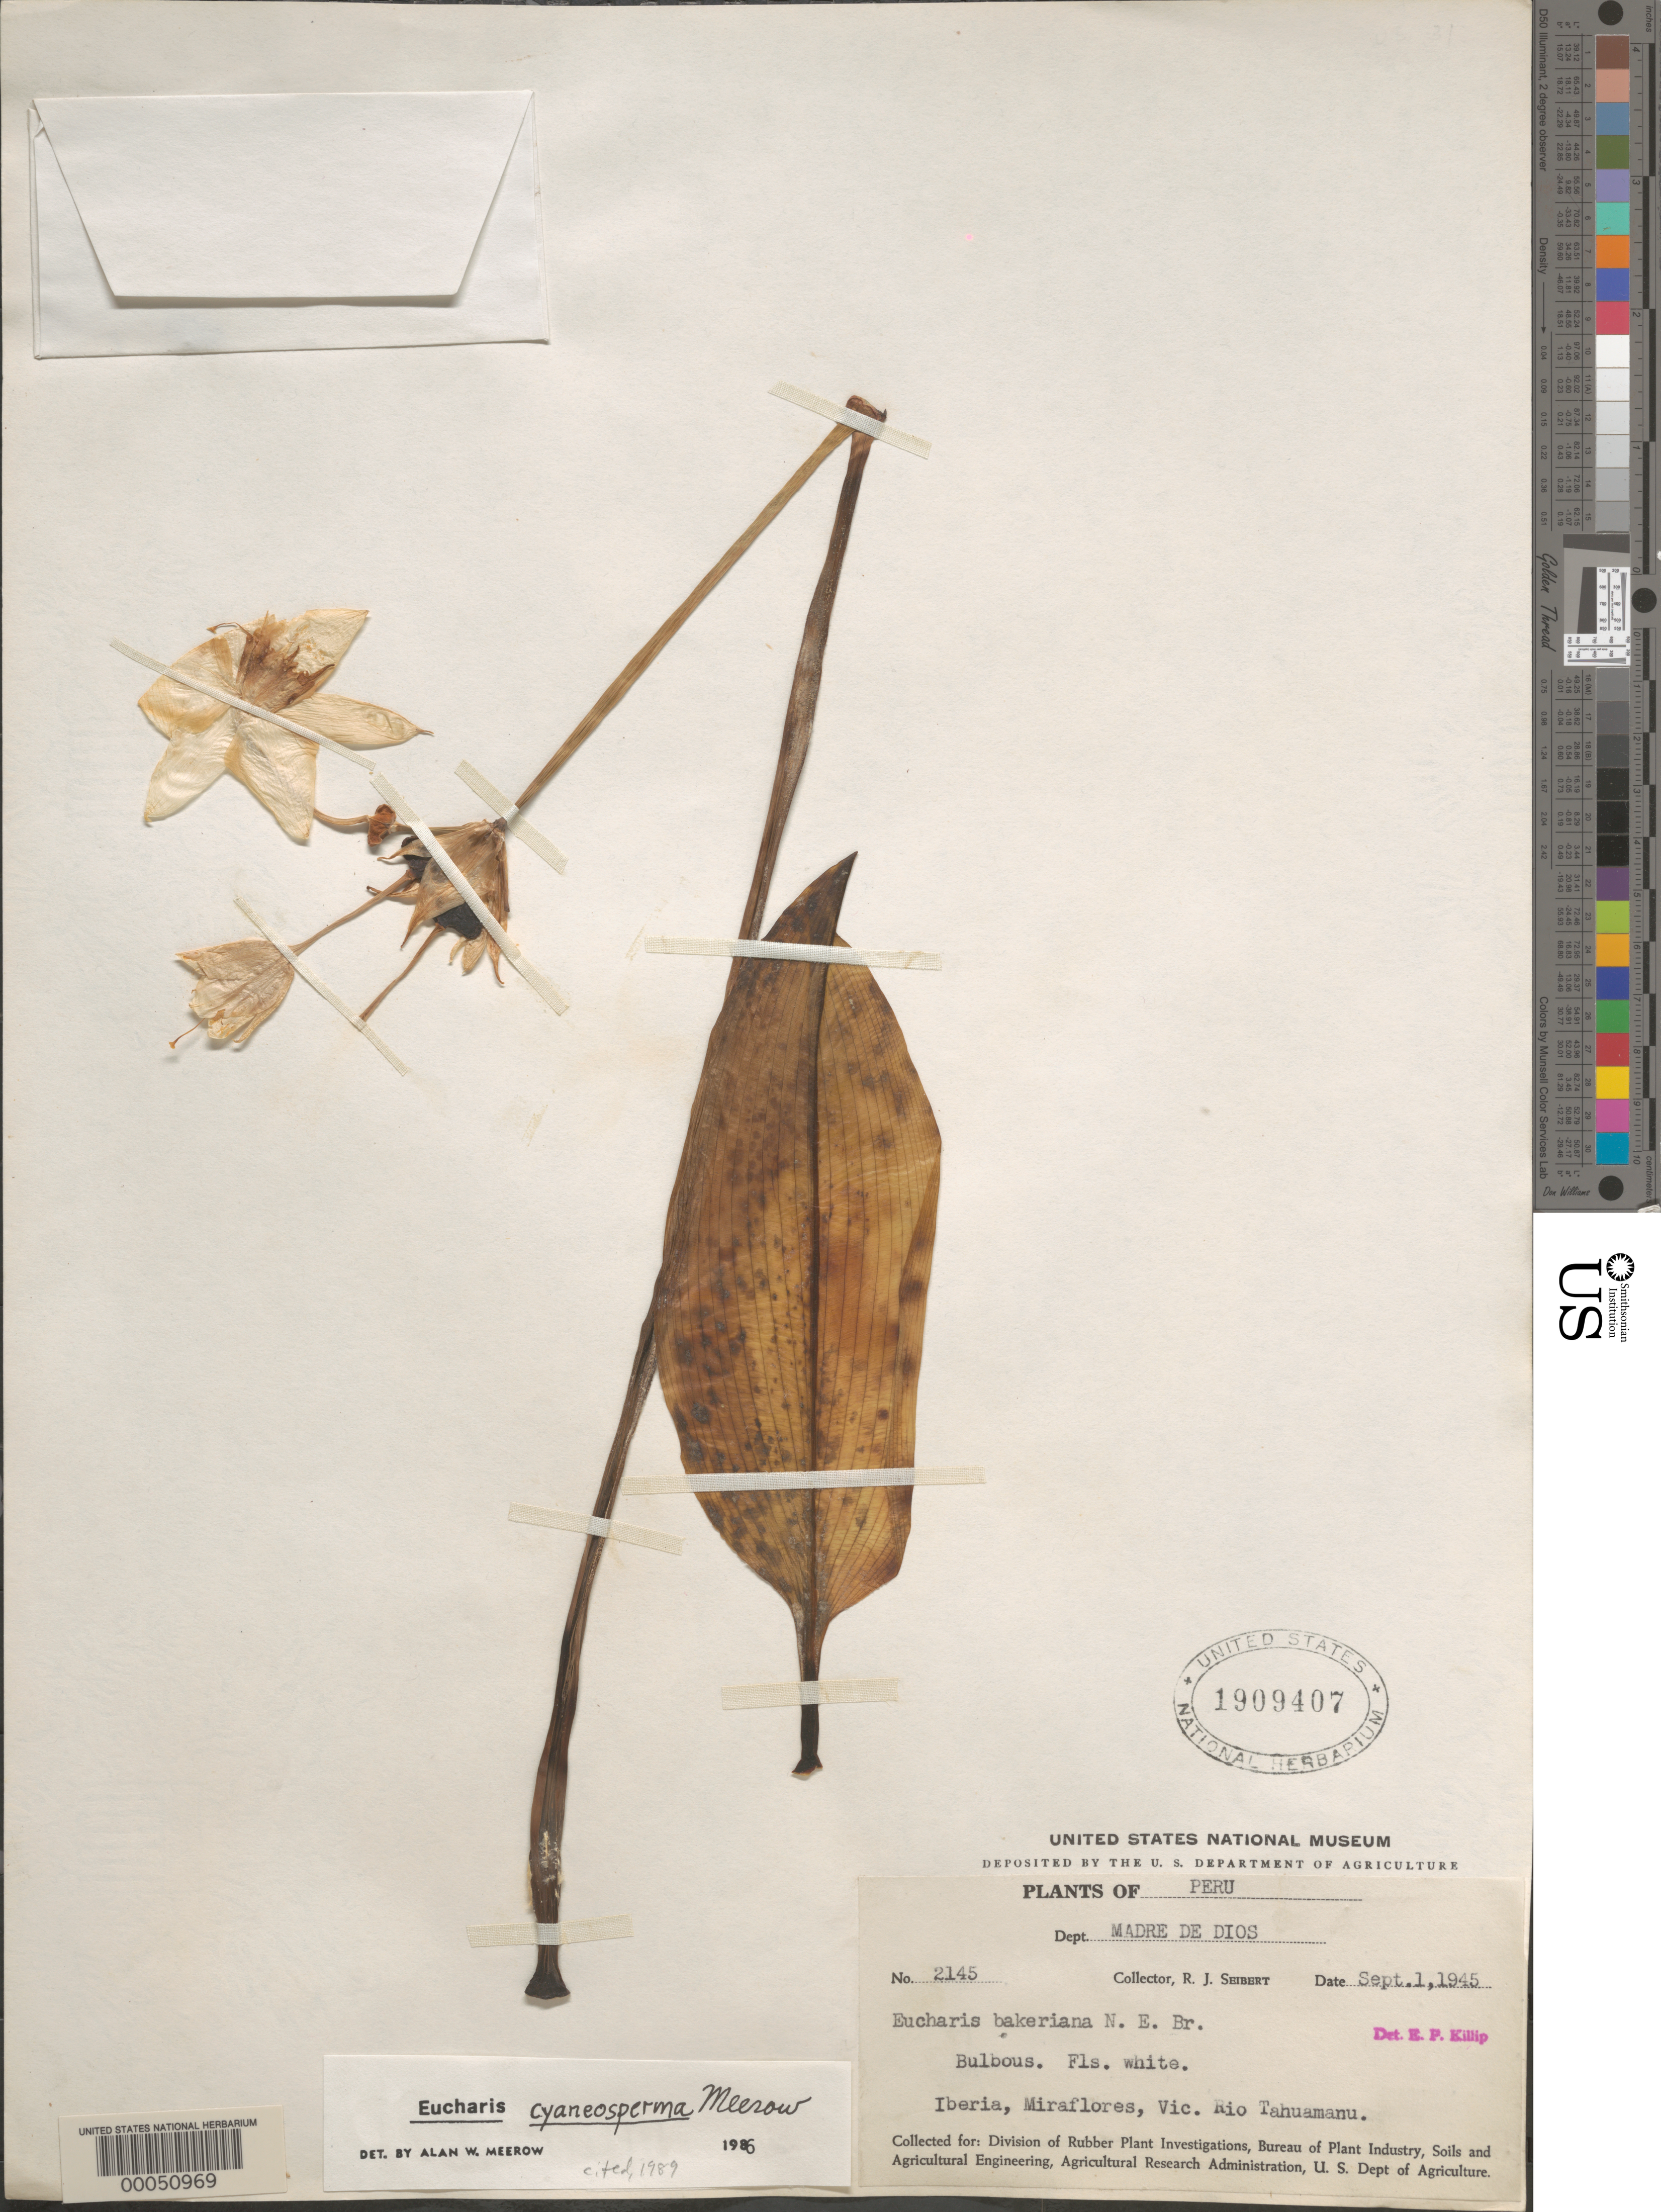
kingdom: Plantae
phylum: Tracheophyta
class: Liliopsida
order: Asparagales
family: Amaryllidaceae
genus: Eucharis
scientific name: Eucharis cyaneosperma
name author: Meerow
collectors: R. J. Seibert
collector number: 2145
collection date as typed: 01 Sep 1945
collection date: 1945-09-01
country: Peru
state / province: Madre de Dios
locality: Iberia, miraflores, vicinity of rio tahuaman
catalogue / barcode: US 1909407